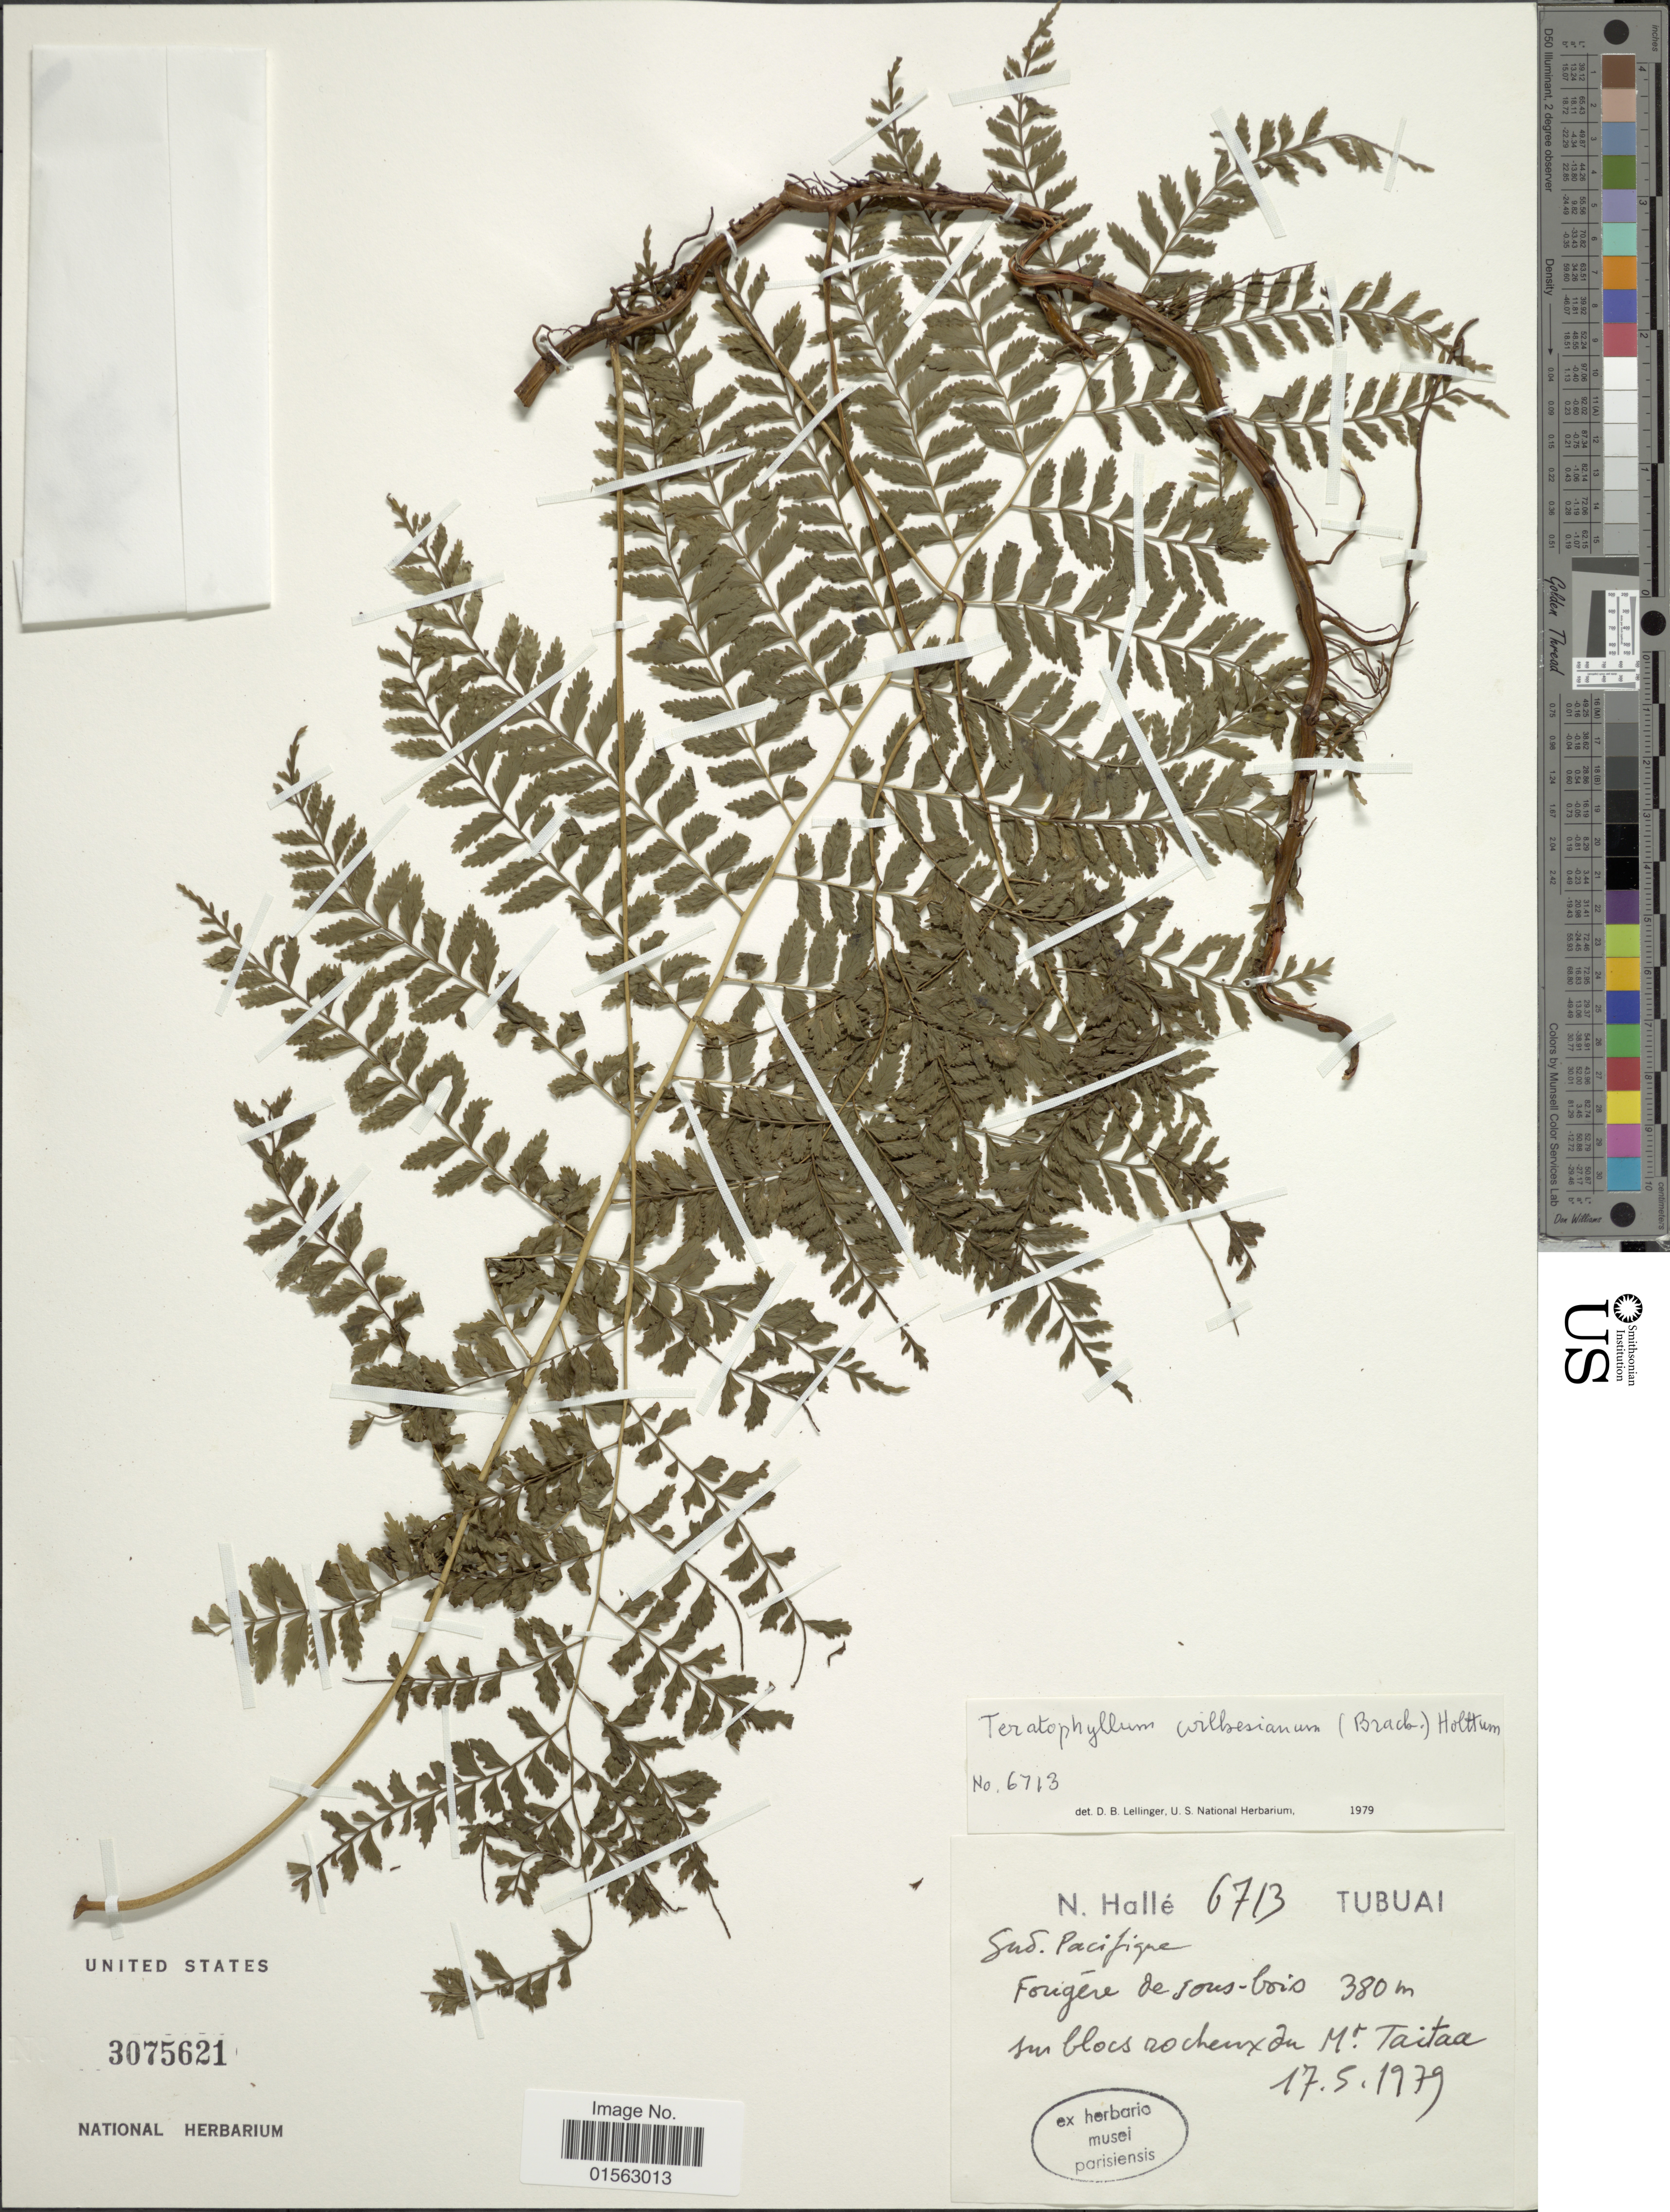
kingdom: Plantae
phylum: Tracheophyta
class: Polypodiopsida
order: Polypodiales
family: Dryopteridaceae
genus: Teratophyllum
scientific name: Teratophyllum wilkesianum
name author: (Brack.) Holttum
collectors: N. Hallé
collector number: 6713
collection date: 1979-05-17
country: French Polynesia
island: Tubuai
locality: Forigére de sous-bois, sus bloc rocherexdu, Mt. Taitaa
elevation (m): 380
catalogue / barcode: US 3075621